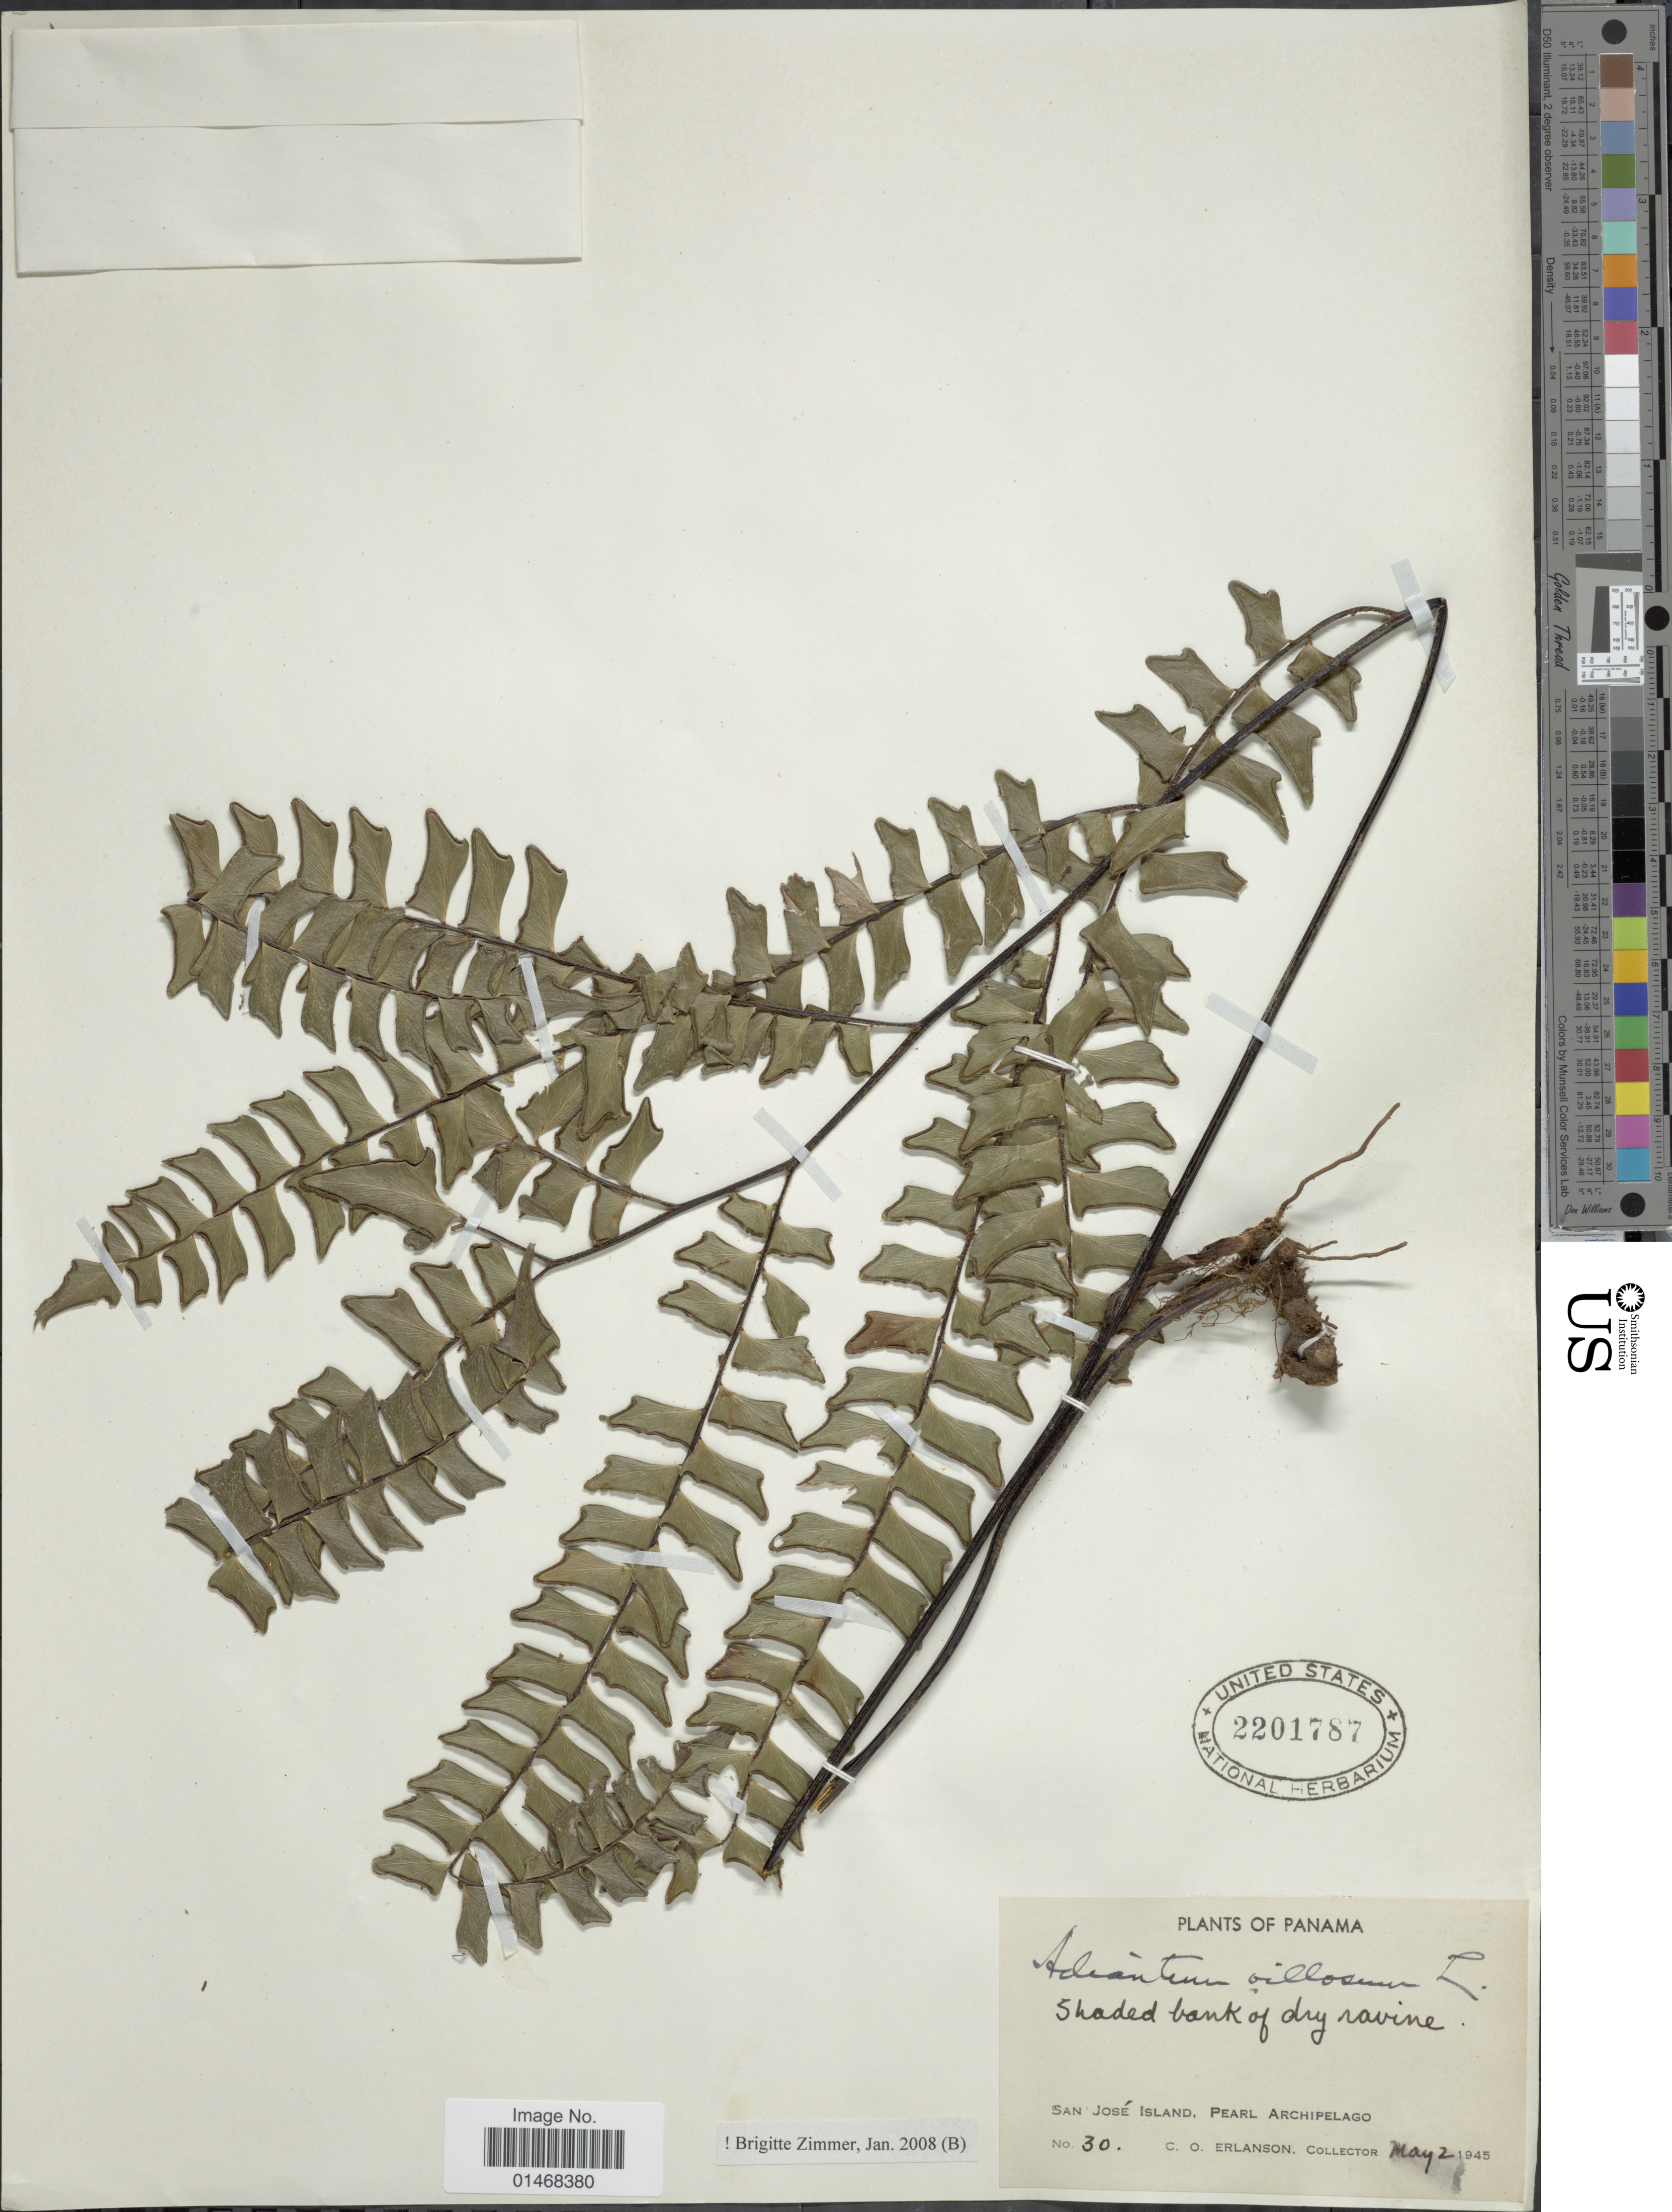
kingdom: Plantae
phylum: Tracheophyta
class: Polypodiopsida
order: Polypodiales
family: Pteridaceae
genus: Adiantum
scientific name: Adiantum villosum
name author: L.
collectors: C. O. Erlanson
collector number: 30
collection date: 1945-05-02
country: Panama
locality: San José Island, Pearl Archipelago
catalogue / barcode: US 2201787